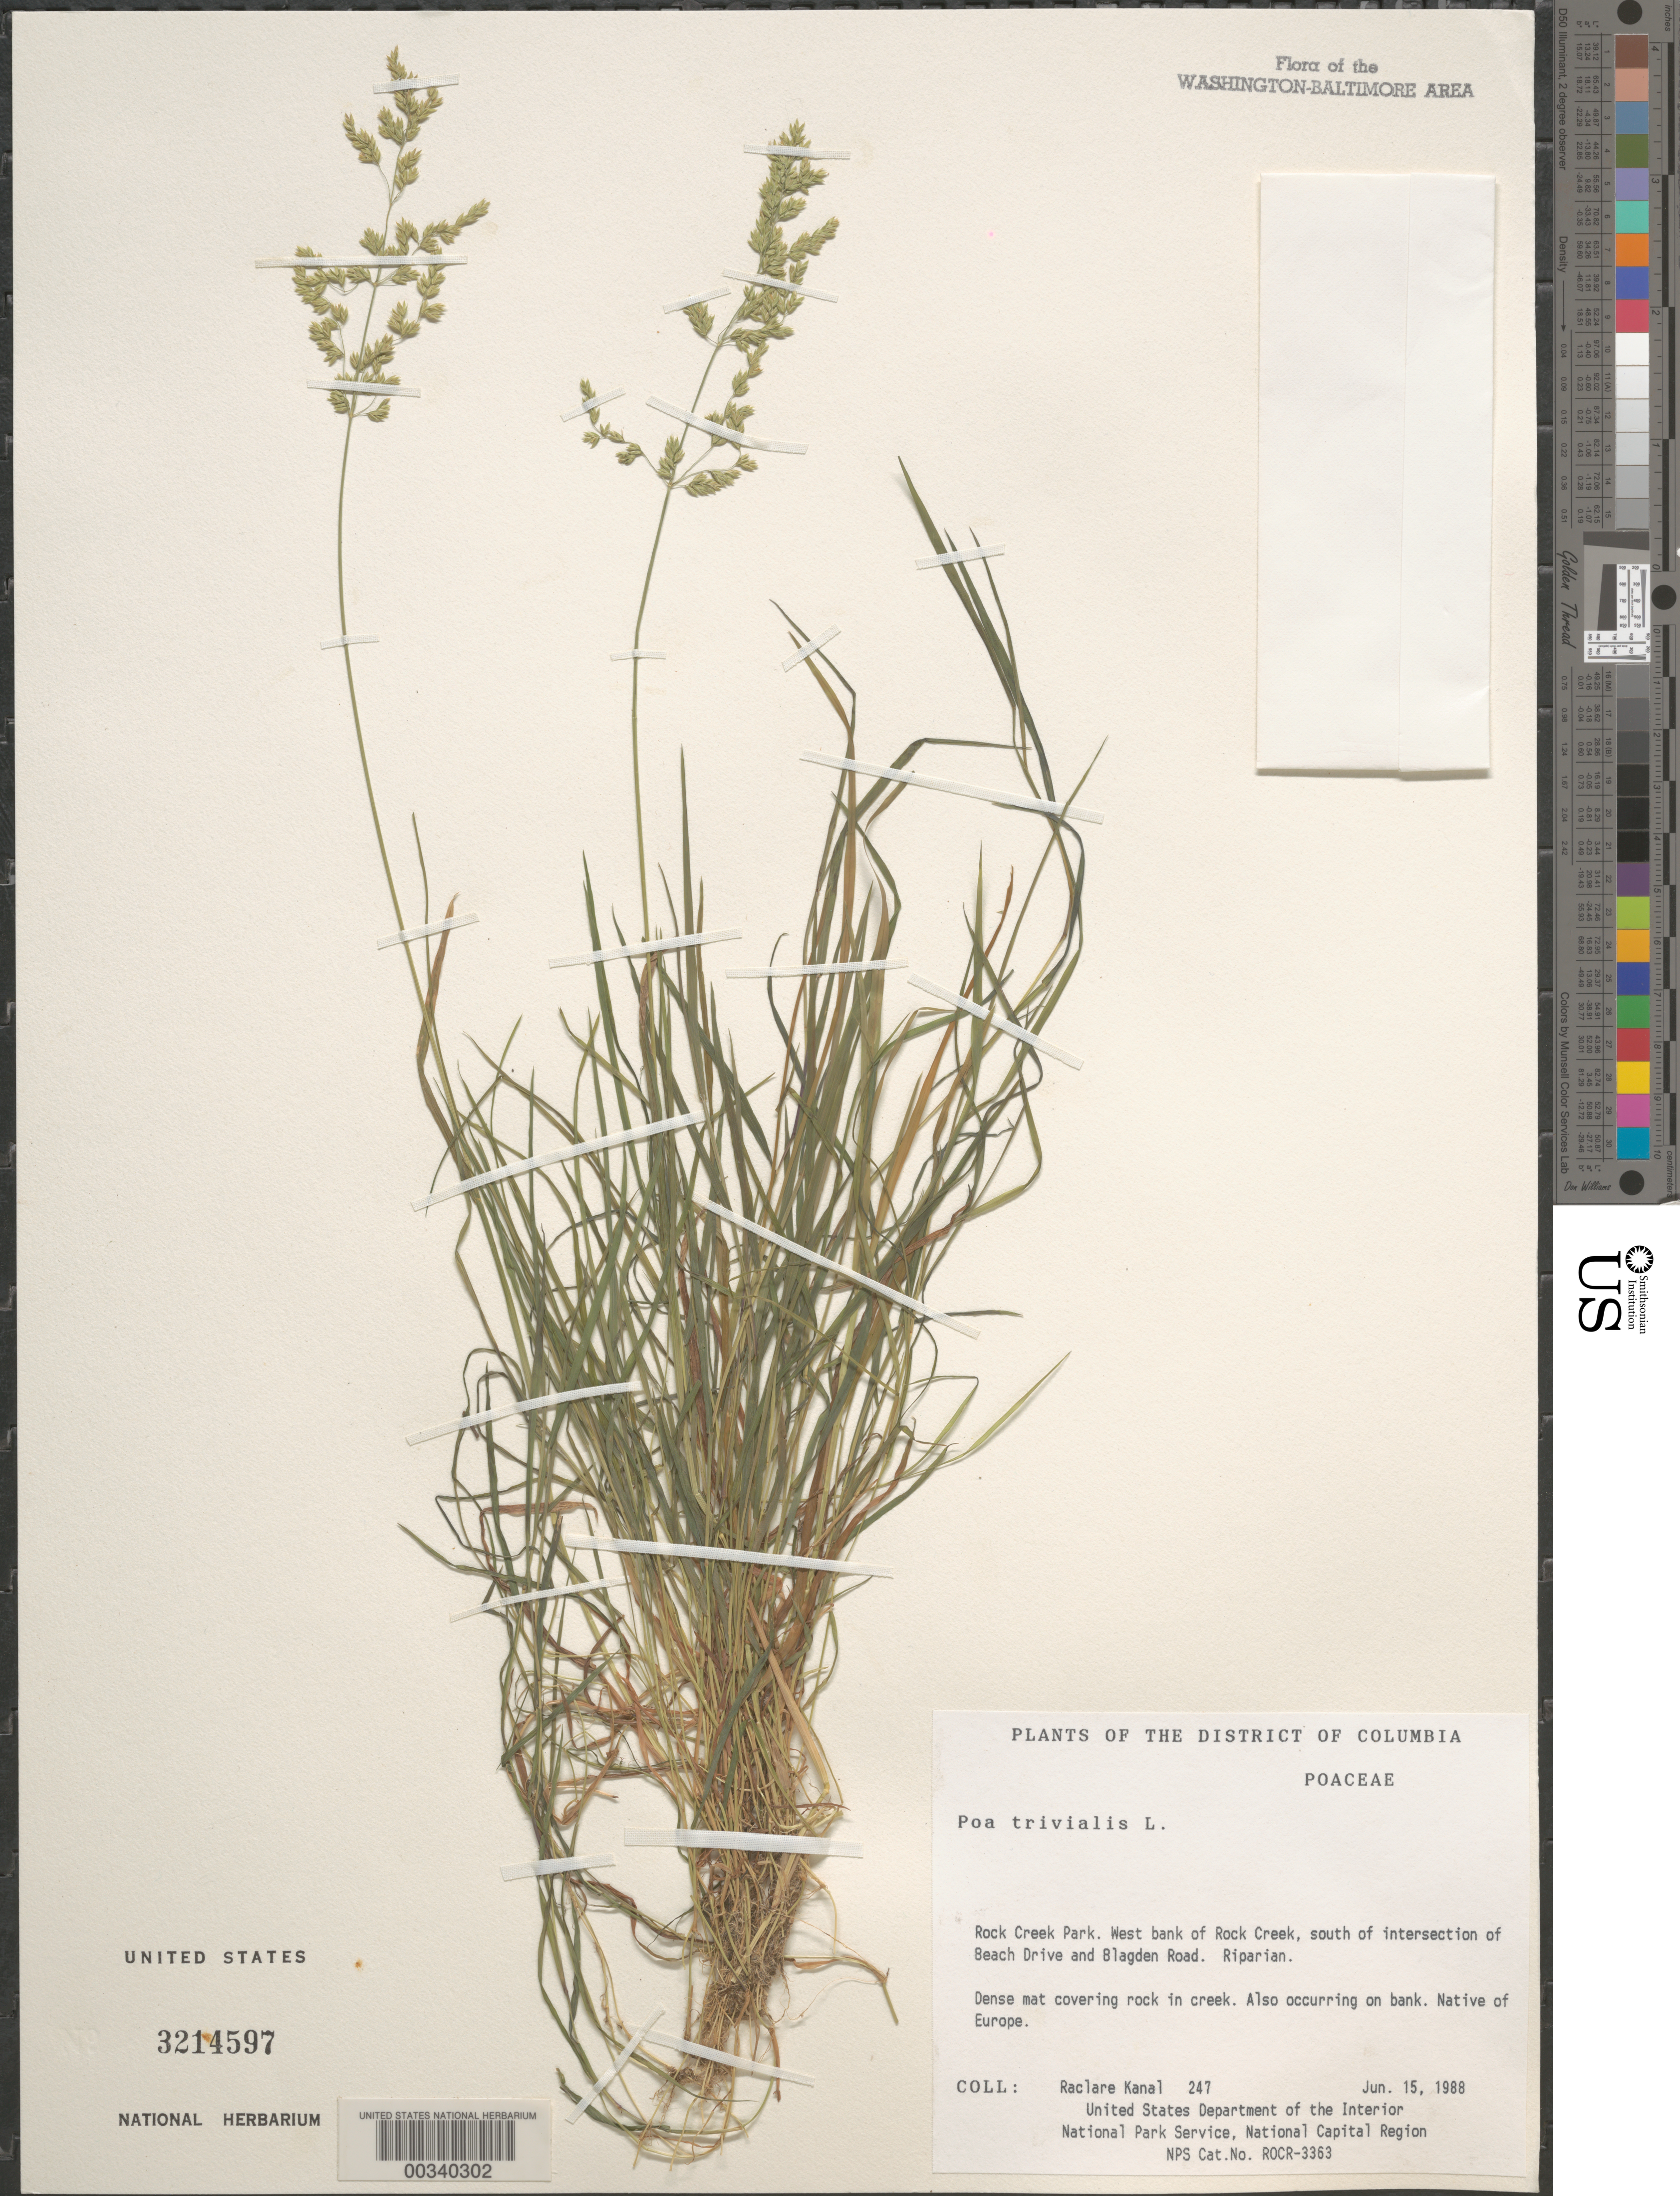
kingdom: Plantae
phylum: Tracheophyta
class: Liliopsida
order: Poales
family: Poaceae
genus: Poa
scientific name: Poa trivialis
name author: L.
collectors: R. Kanal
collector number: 247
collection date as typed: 15 Jun 1988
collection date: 1988-06-15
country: United States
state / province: District of Columbia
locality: Rock Creek Park. W bank of creek S of intersection of Beach Dr and Blagden Rd Rock Creek Park and Vicinity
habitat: On bank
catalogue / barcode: US 3214597